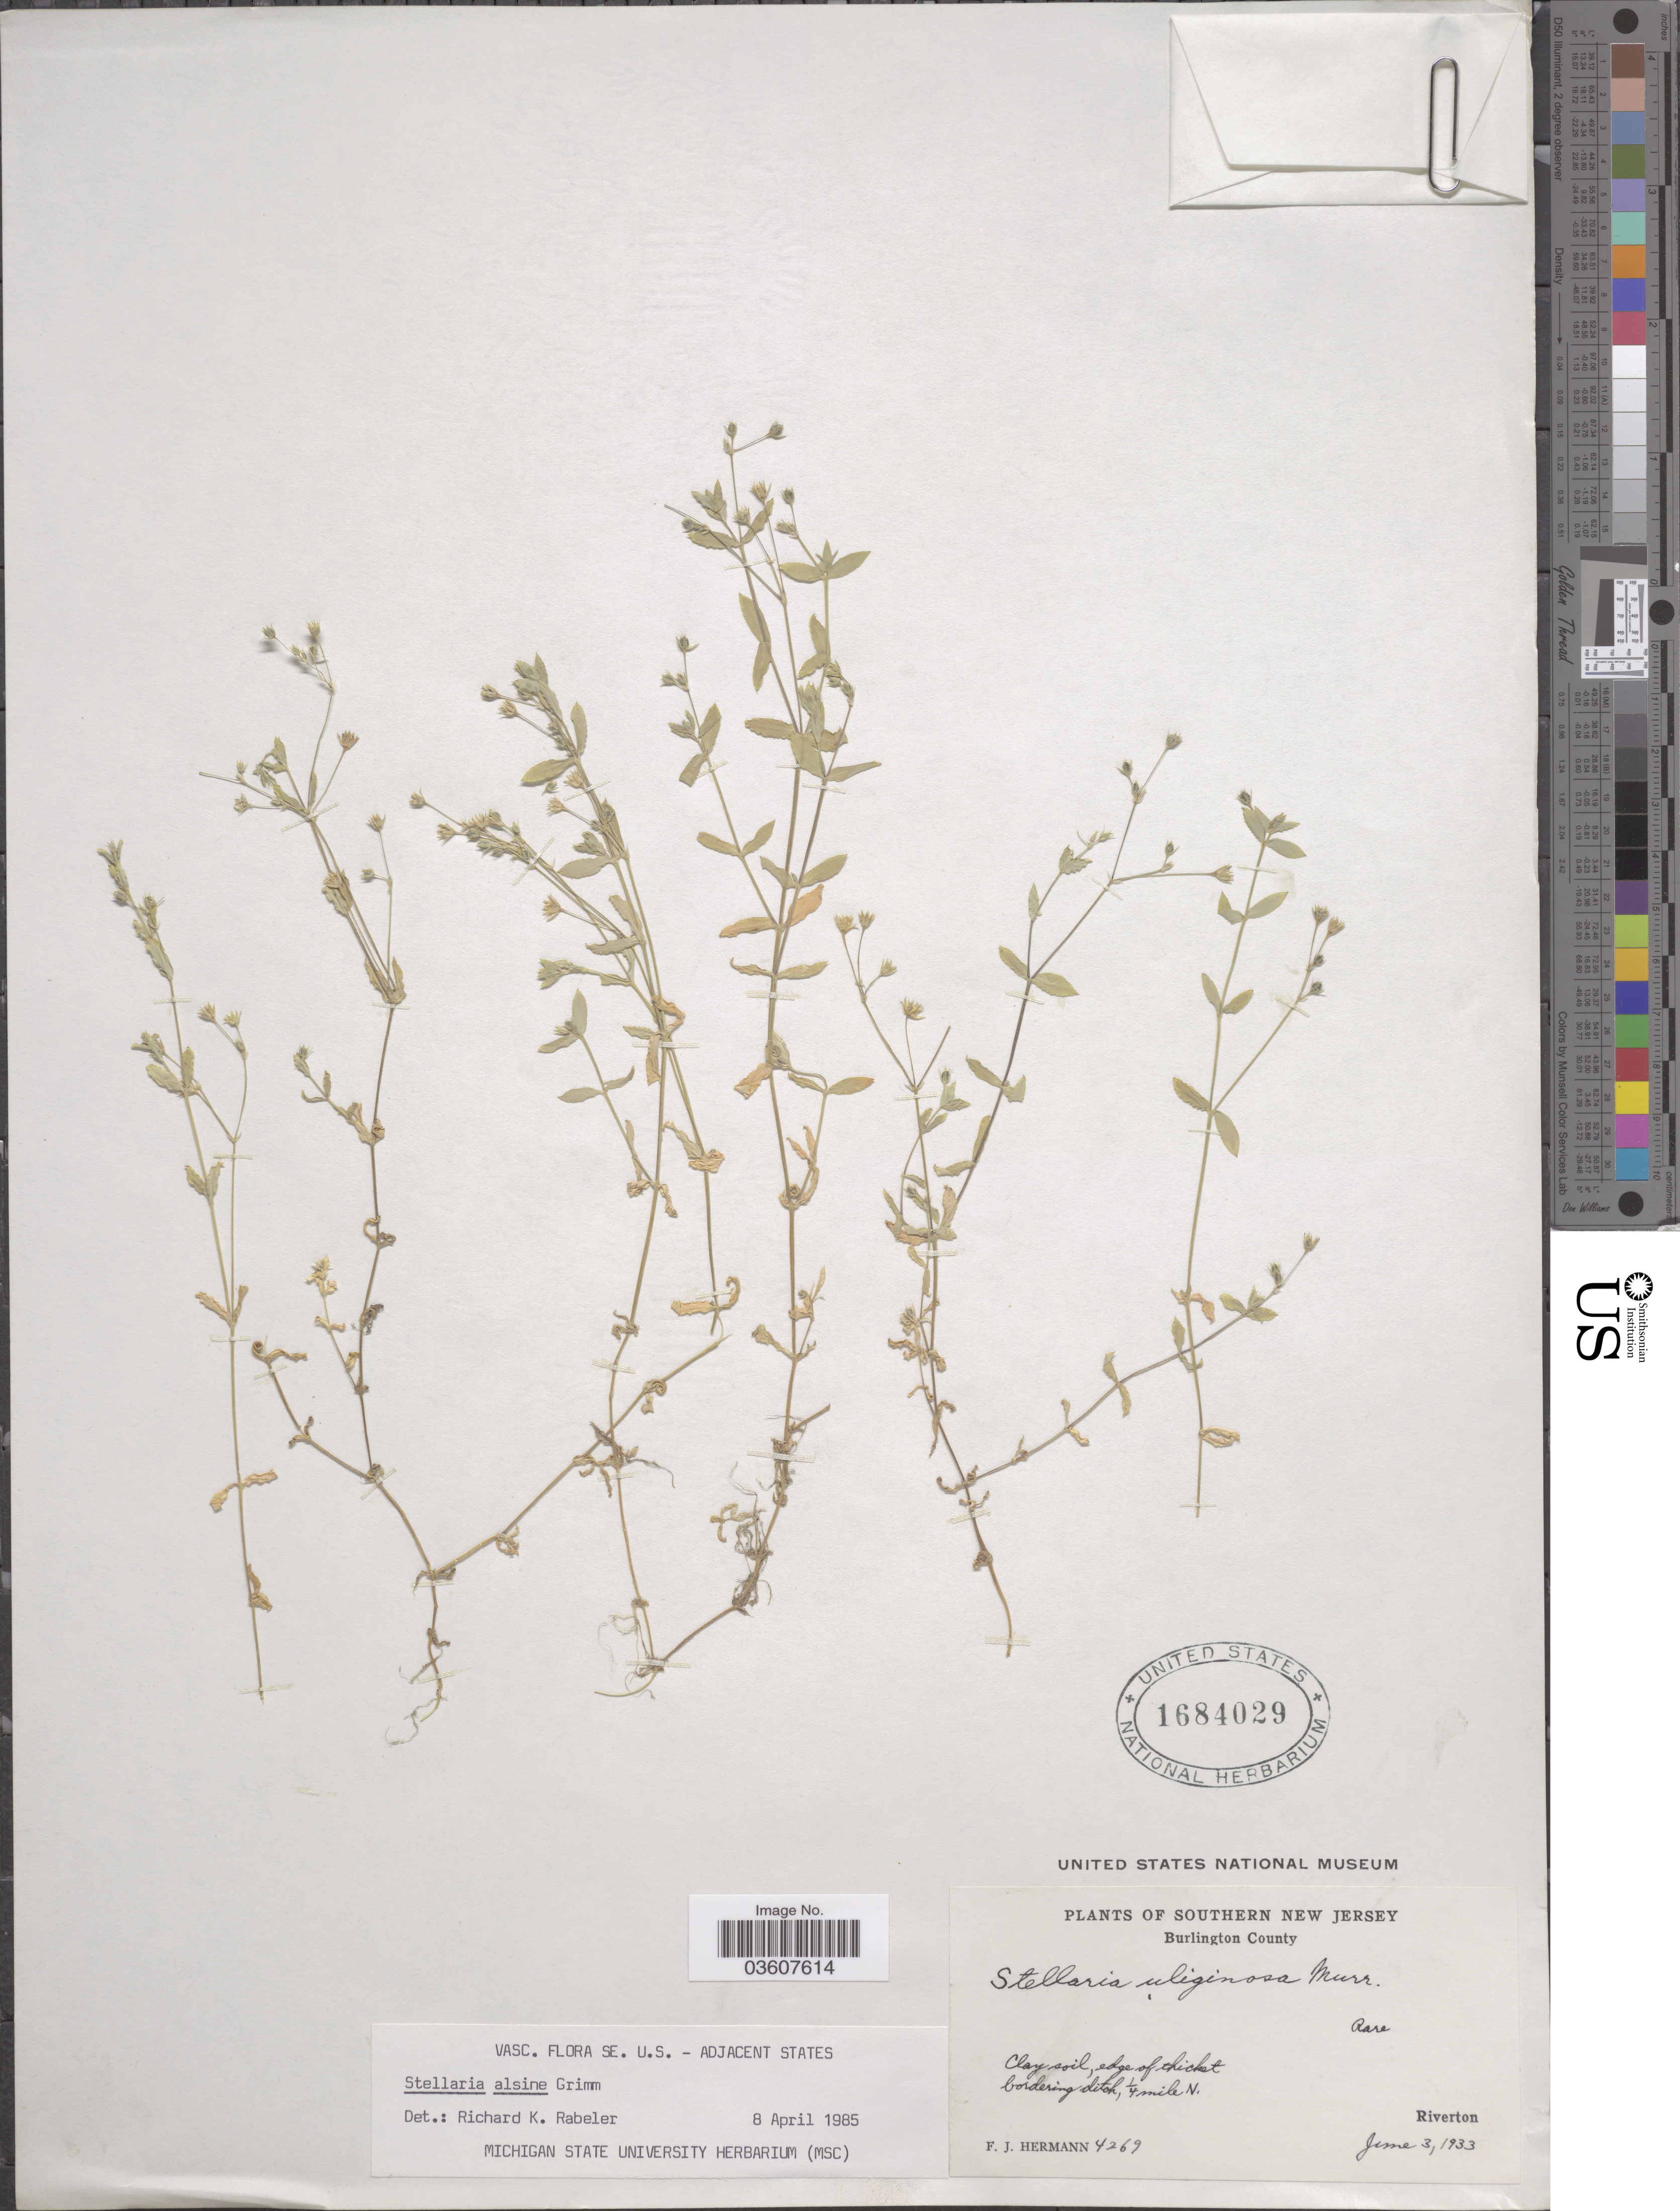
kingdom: Plantae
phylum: Tracheophyta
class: Magnoliopsida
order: Caryophyllales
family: Caryophyllaceae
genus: Stellaria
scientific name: Stellaria alsine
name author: Grimm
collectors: F. J. Hermann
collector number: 4269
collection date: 1933-06-03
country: United States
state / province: New Jersey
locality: Southern New Jersey. Burlington County. 1/4 mile N. Riverton.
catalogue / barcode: US 1684029